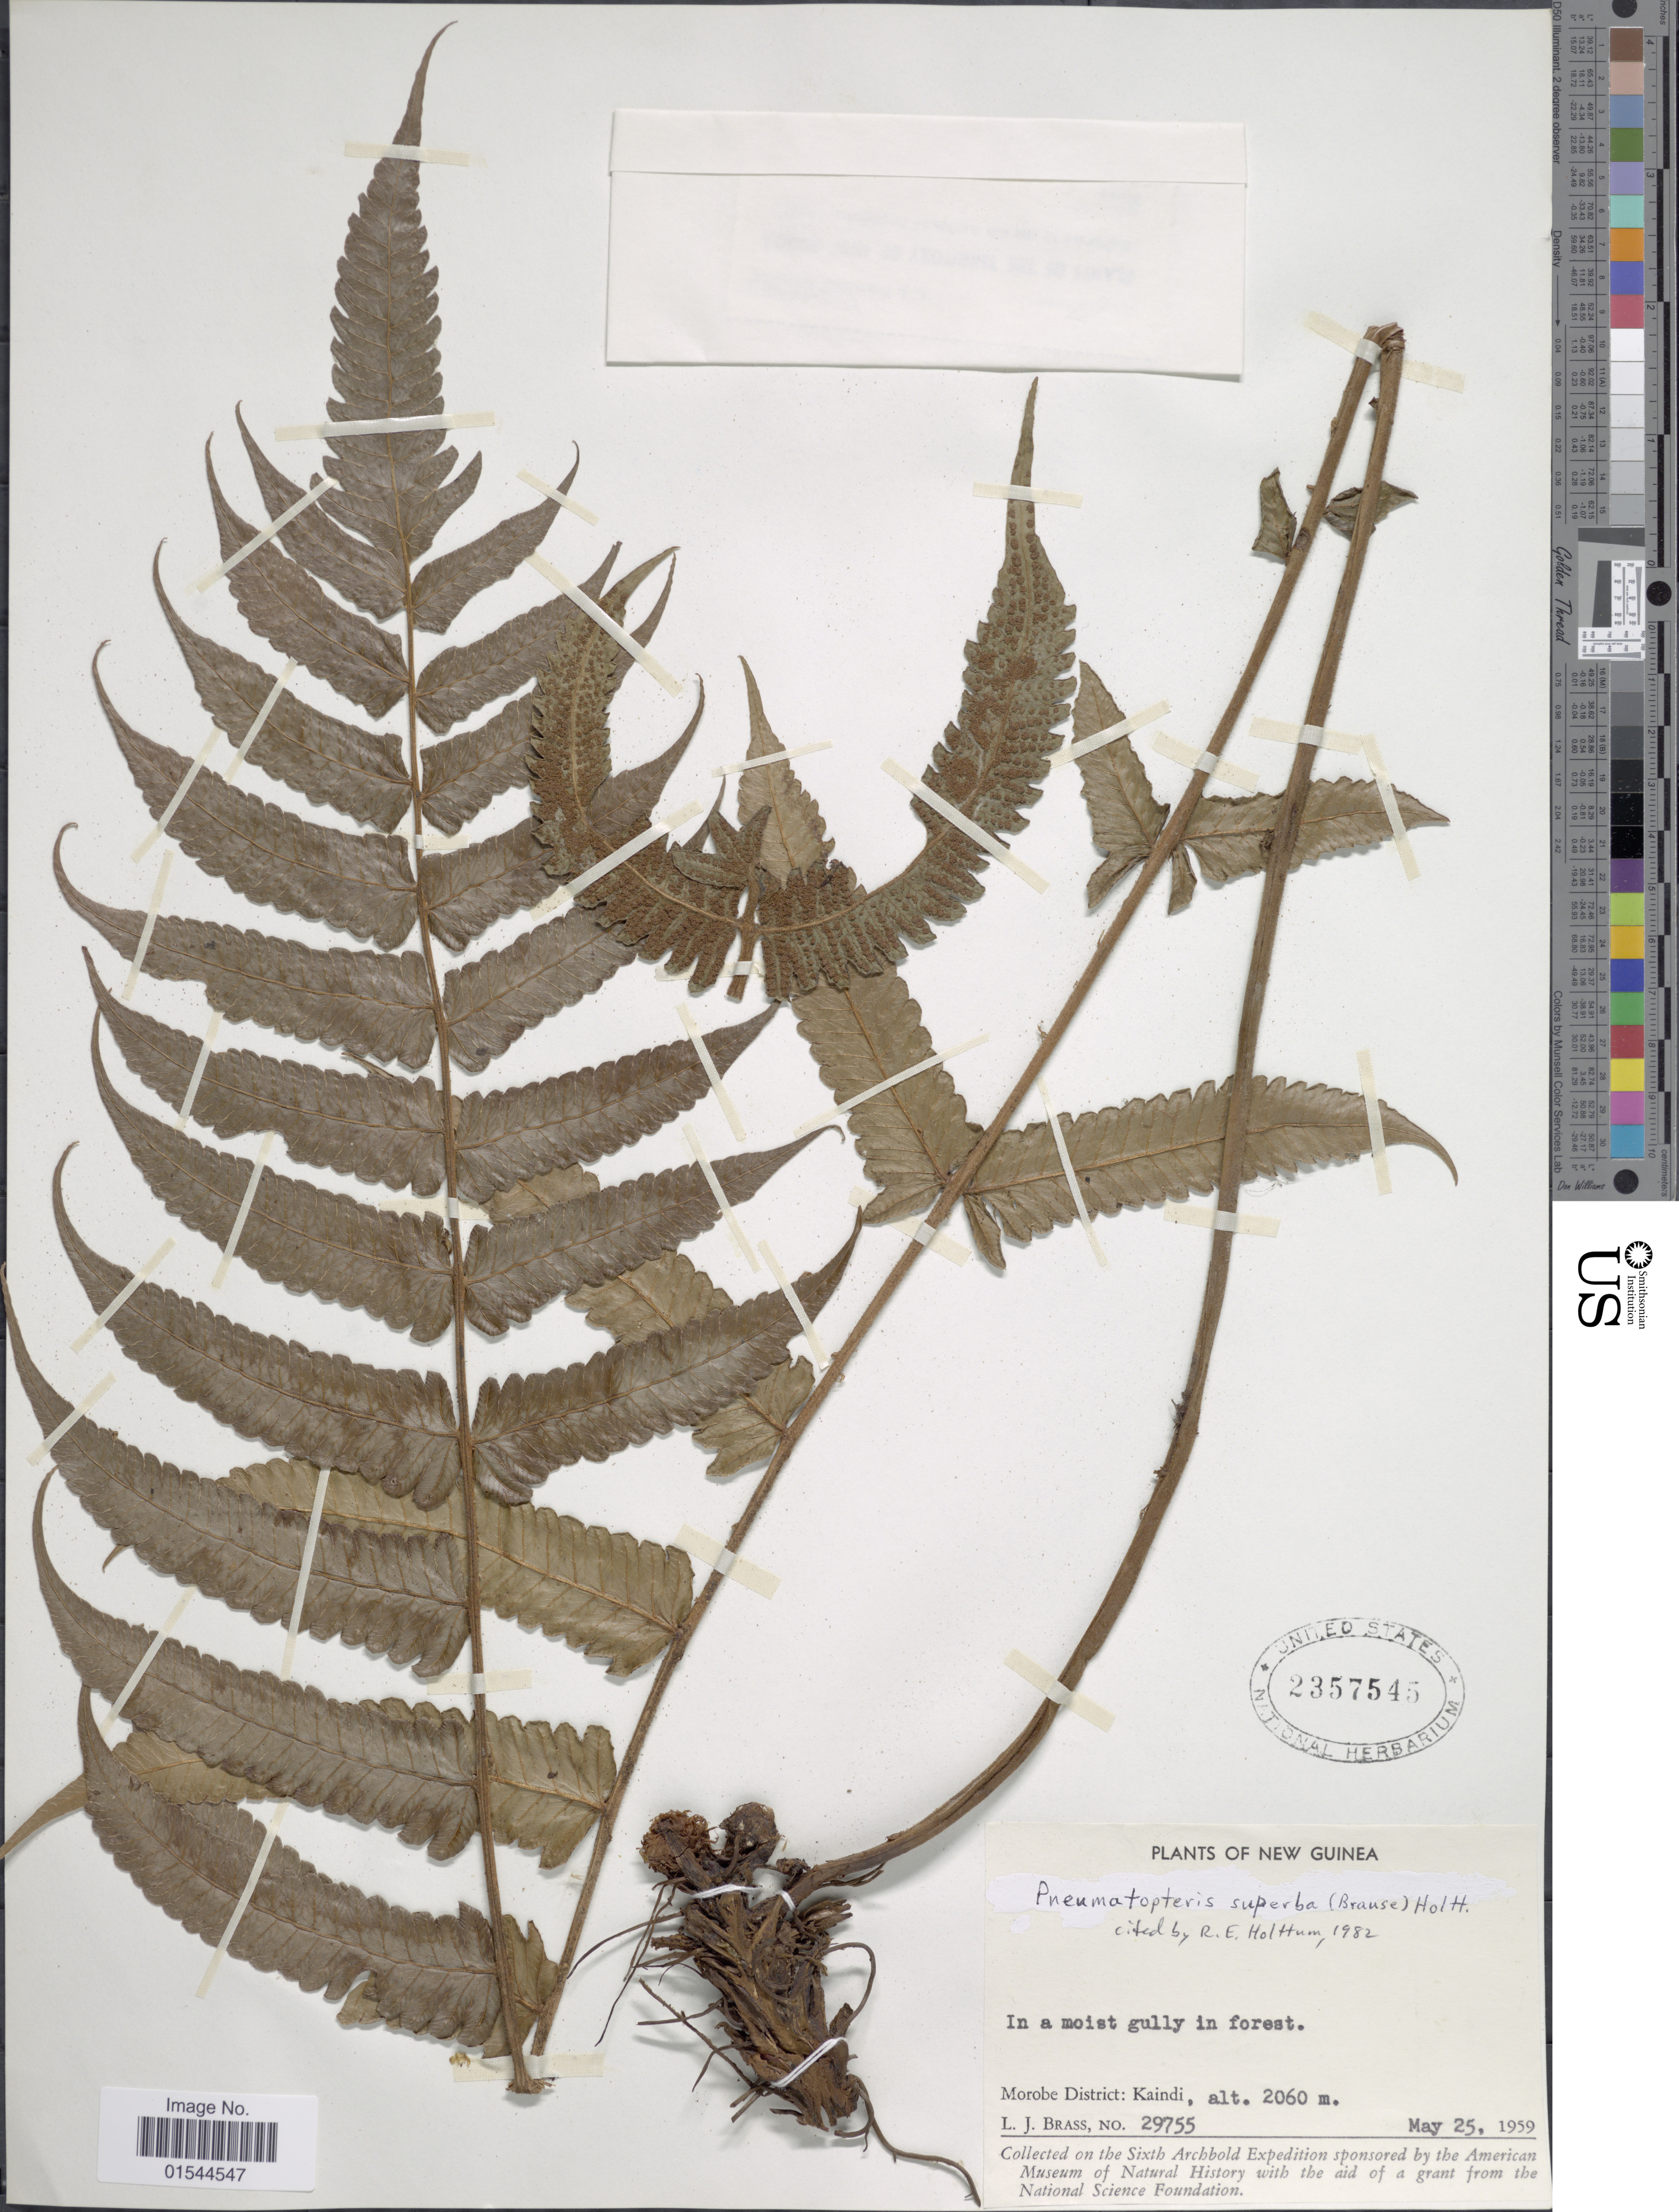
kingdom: Plantae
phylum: Tracheophyta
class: Polypodiopsida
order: Polypodiales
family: Thelypteridaceae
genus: Pneumatopteris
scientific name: Pneumatopteris superba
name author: (Brause) Holttum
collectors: L. J. Brass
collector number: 29755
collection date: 1959-05-25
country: Papua New Guinea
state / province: Morobe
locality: New Guinea, Morobe District: Kaindi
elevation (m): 2060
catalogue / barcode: US 2357545